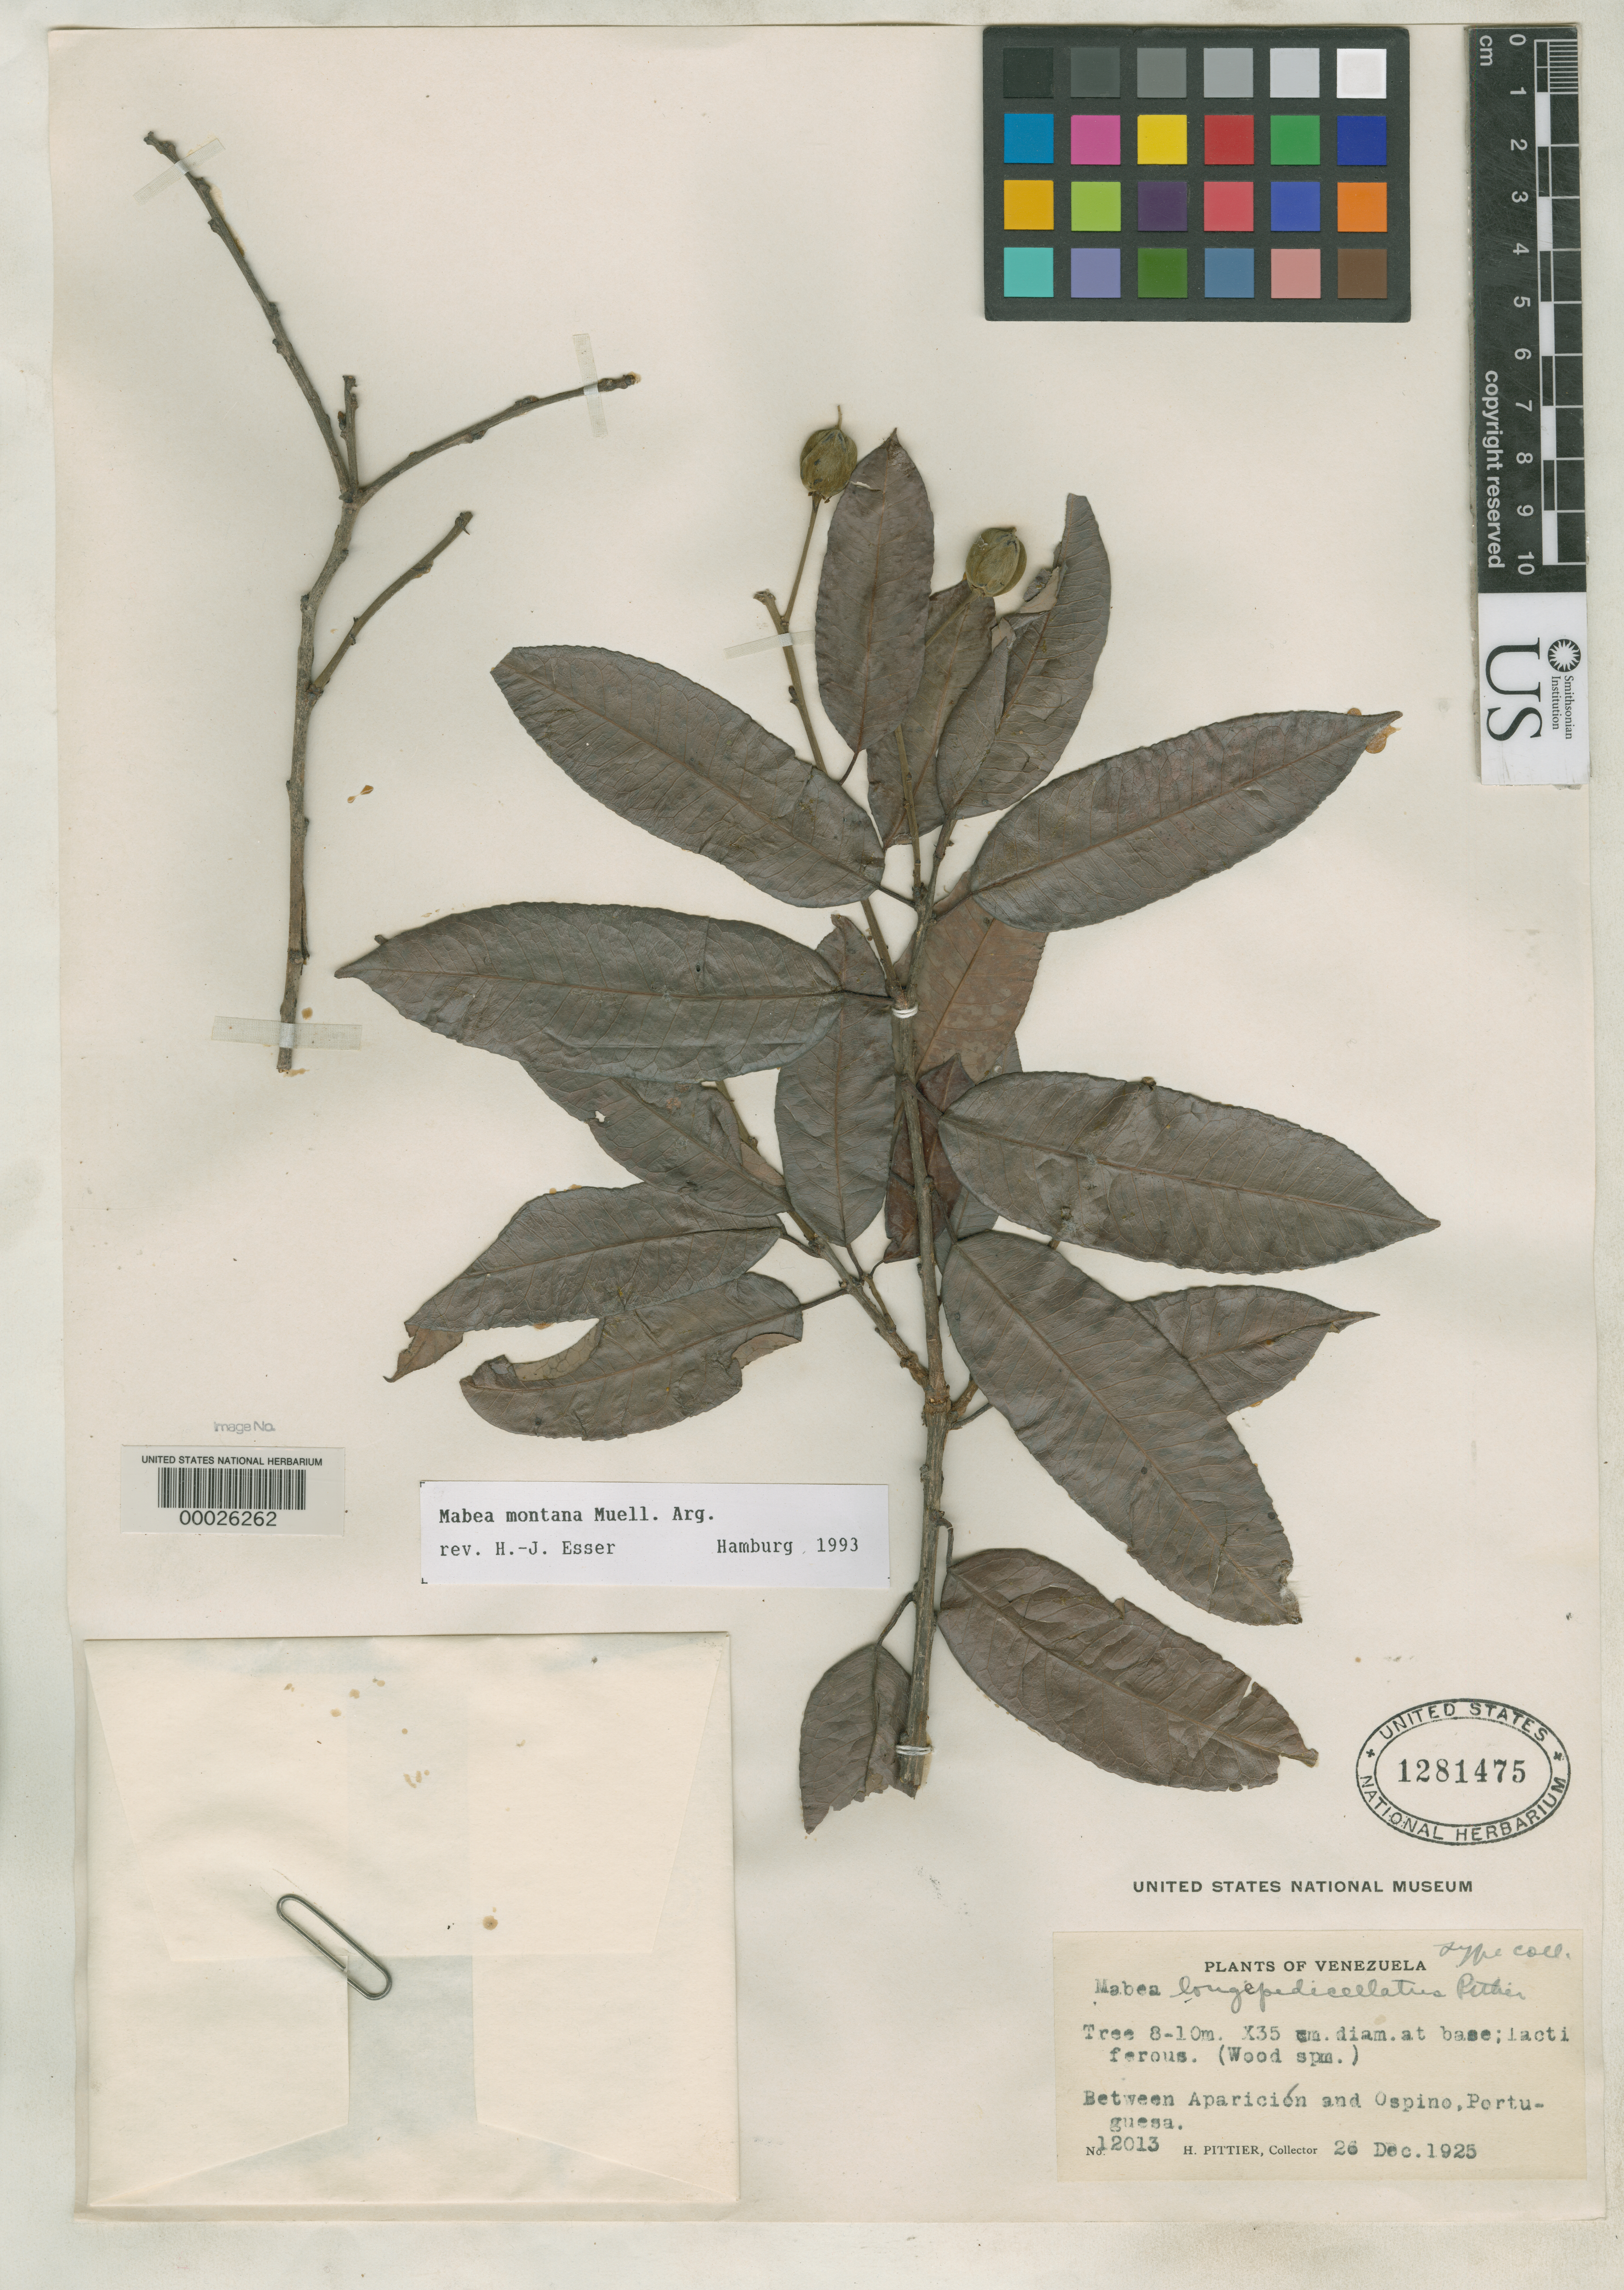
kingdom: Plantae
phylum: Tracheophyta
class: Magnoliopsida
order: Malpighiales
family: Euphorbiaceae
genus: Mabea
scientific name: Mabea longepedicellata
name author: Pittier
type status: Type Collection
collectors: H. F. Pittier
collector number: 12013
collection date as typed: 26 Dec 1925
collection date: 1925-12-26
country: Venezuela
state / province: Portuguesa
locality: Between Aparicion and Ospino.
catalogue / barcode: US 1281475